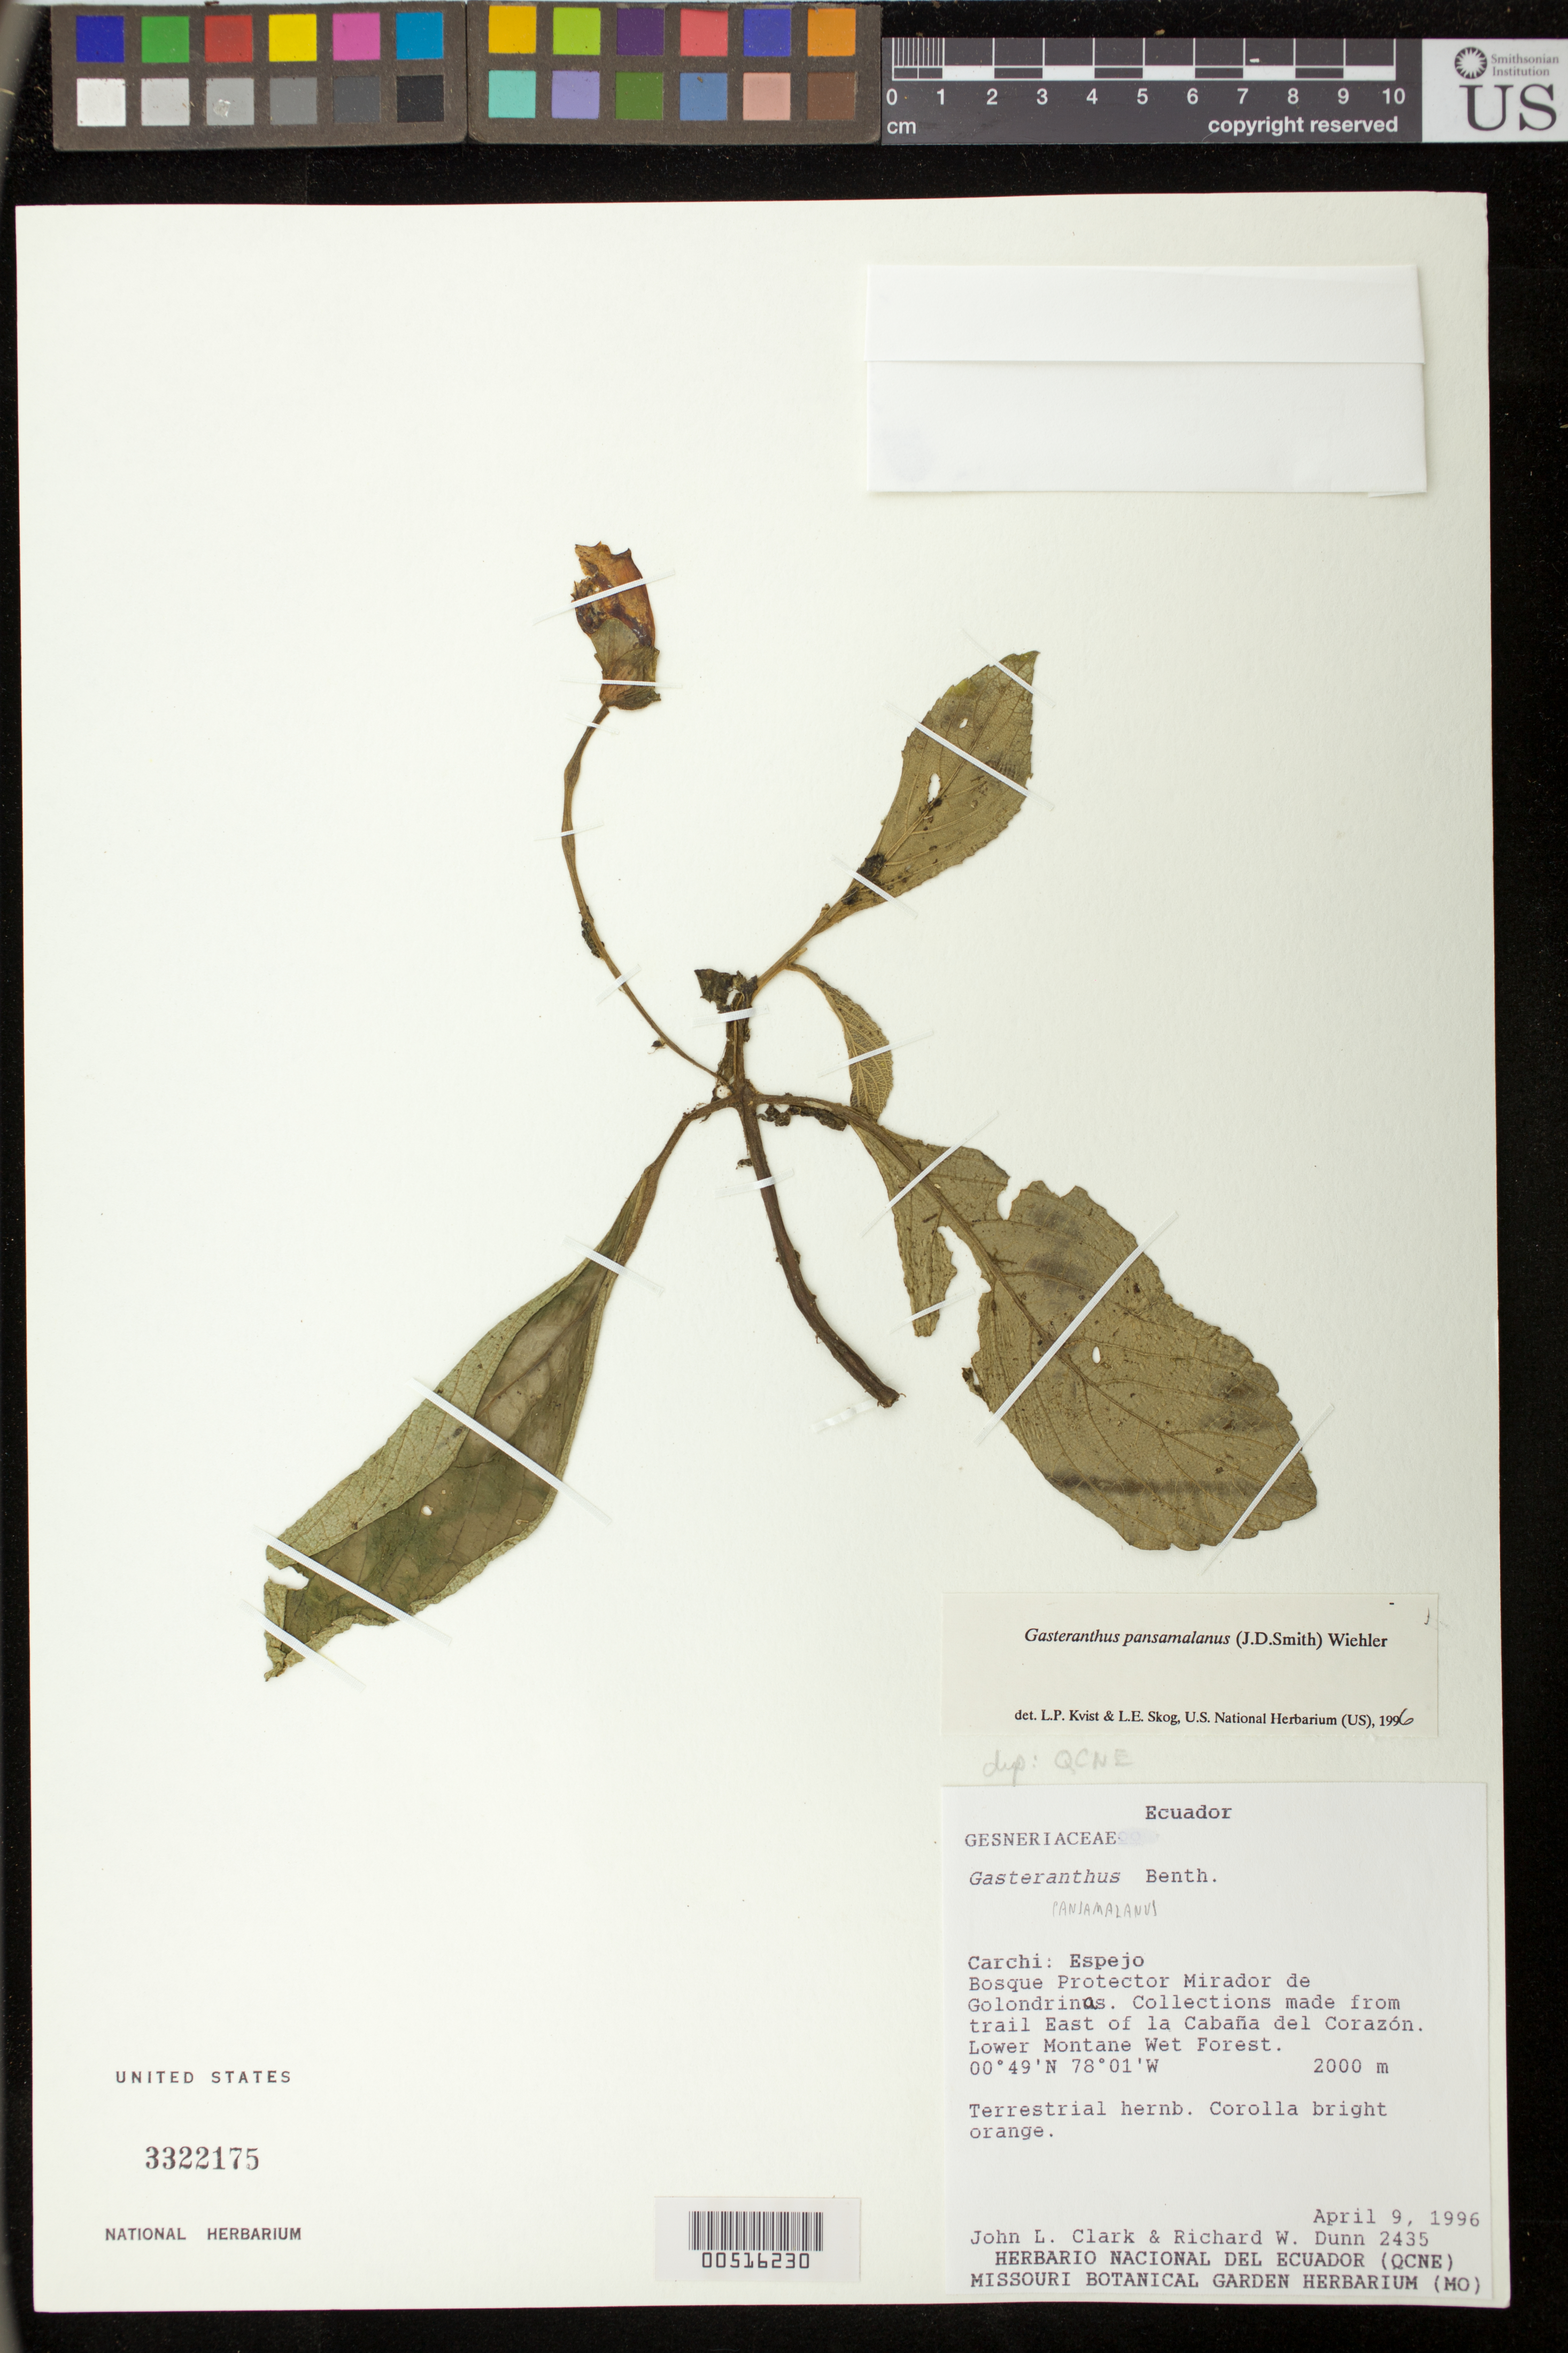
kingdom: Plantae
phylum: Tracheophyta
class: Magnoliopsida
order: Lamiales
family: Gesneriaceae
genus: Gasteranthus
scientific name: Gasteranthus pansamalanus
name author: (Donn. Sm.) Wiehler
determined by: Skog, Laurence E.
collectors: J. L. Clark & R. Dunn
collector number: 2435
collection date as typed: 09 Apr 1996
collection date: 1996-04-09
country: Ecuador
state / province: Carchi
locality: Espejo; Bosque Protector Mirador de Golondrinas; trail E of la Cabaña del Corazón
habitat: Lower montane wet forest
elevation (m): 2000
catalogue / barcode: US 3322175